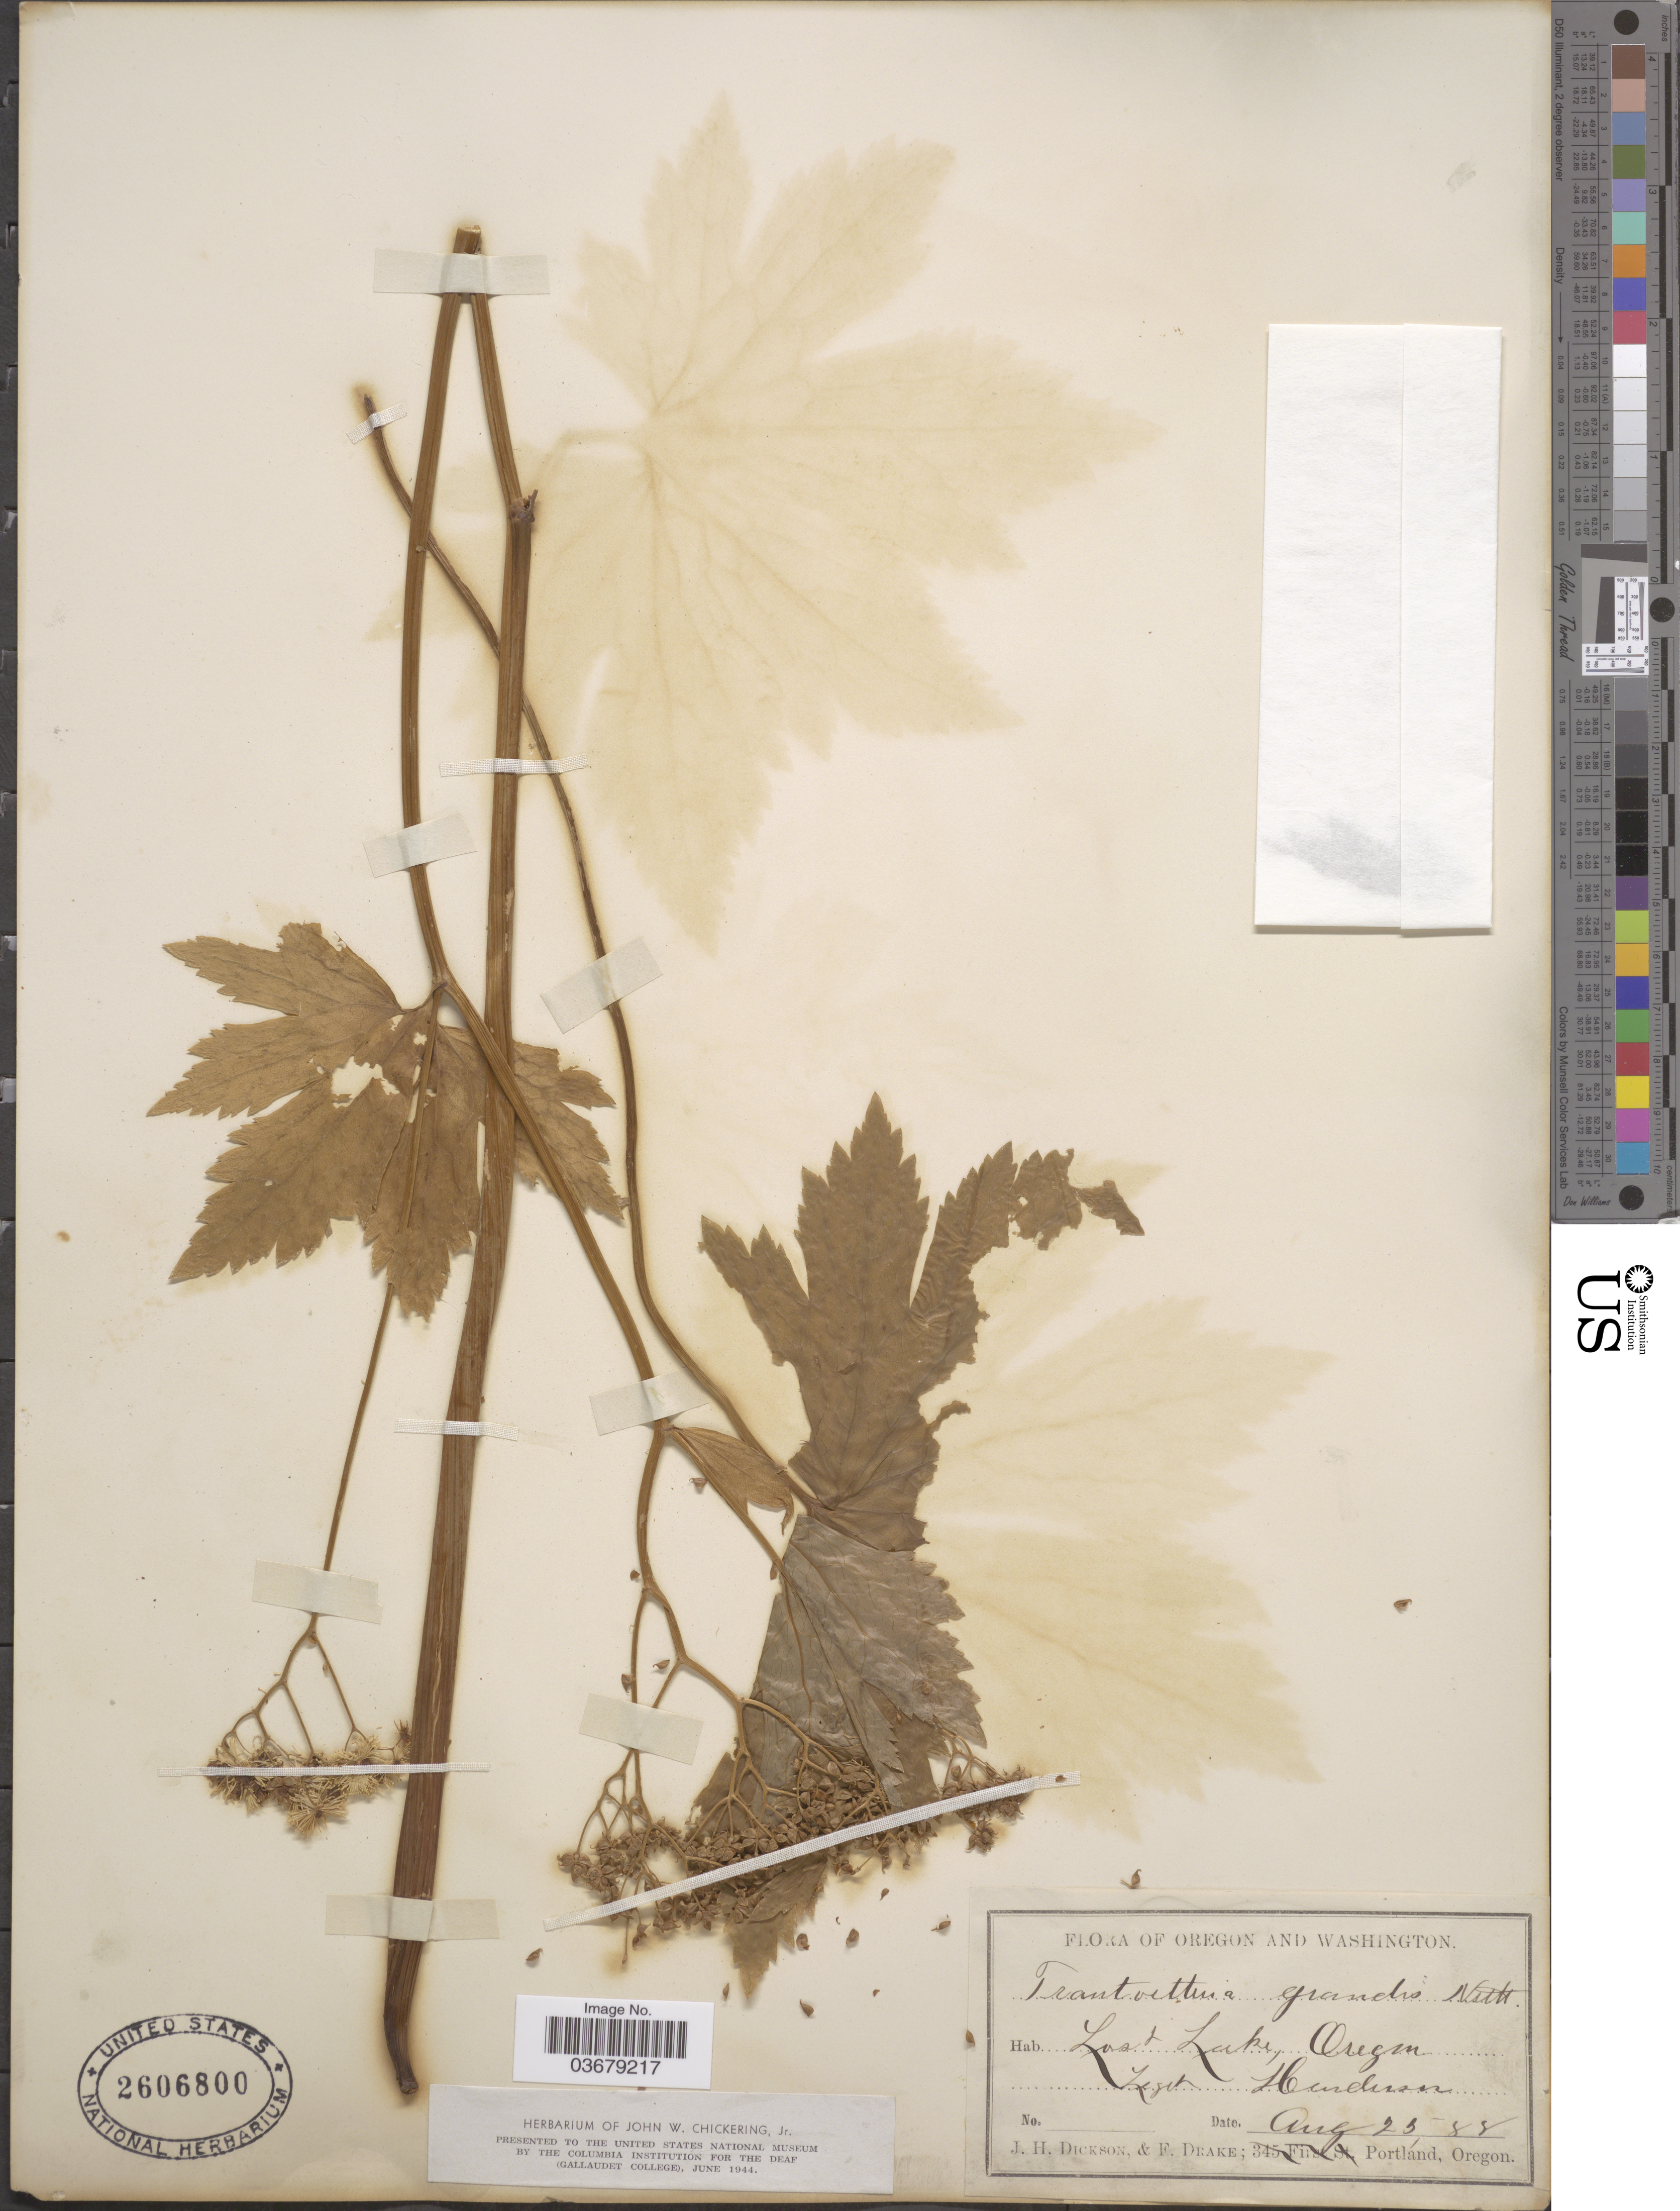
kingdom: Plantae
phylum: Tracheophyta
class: Magnoliopsida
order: Ranunculales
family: Ranunculaceae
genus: Trautvetteria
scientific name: Trautvetteria caroliniensis var. grandis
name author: (Water) Vail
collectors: -. Henderson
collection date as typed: Transcribed d/m/y: 25/8/88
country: United States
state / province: Oregon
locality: Lost Lake.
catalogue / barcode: US 2606800